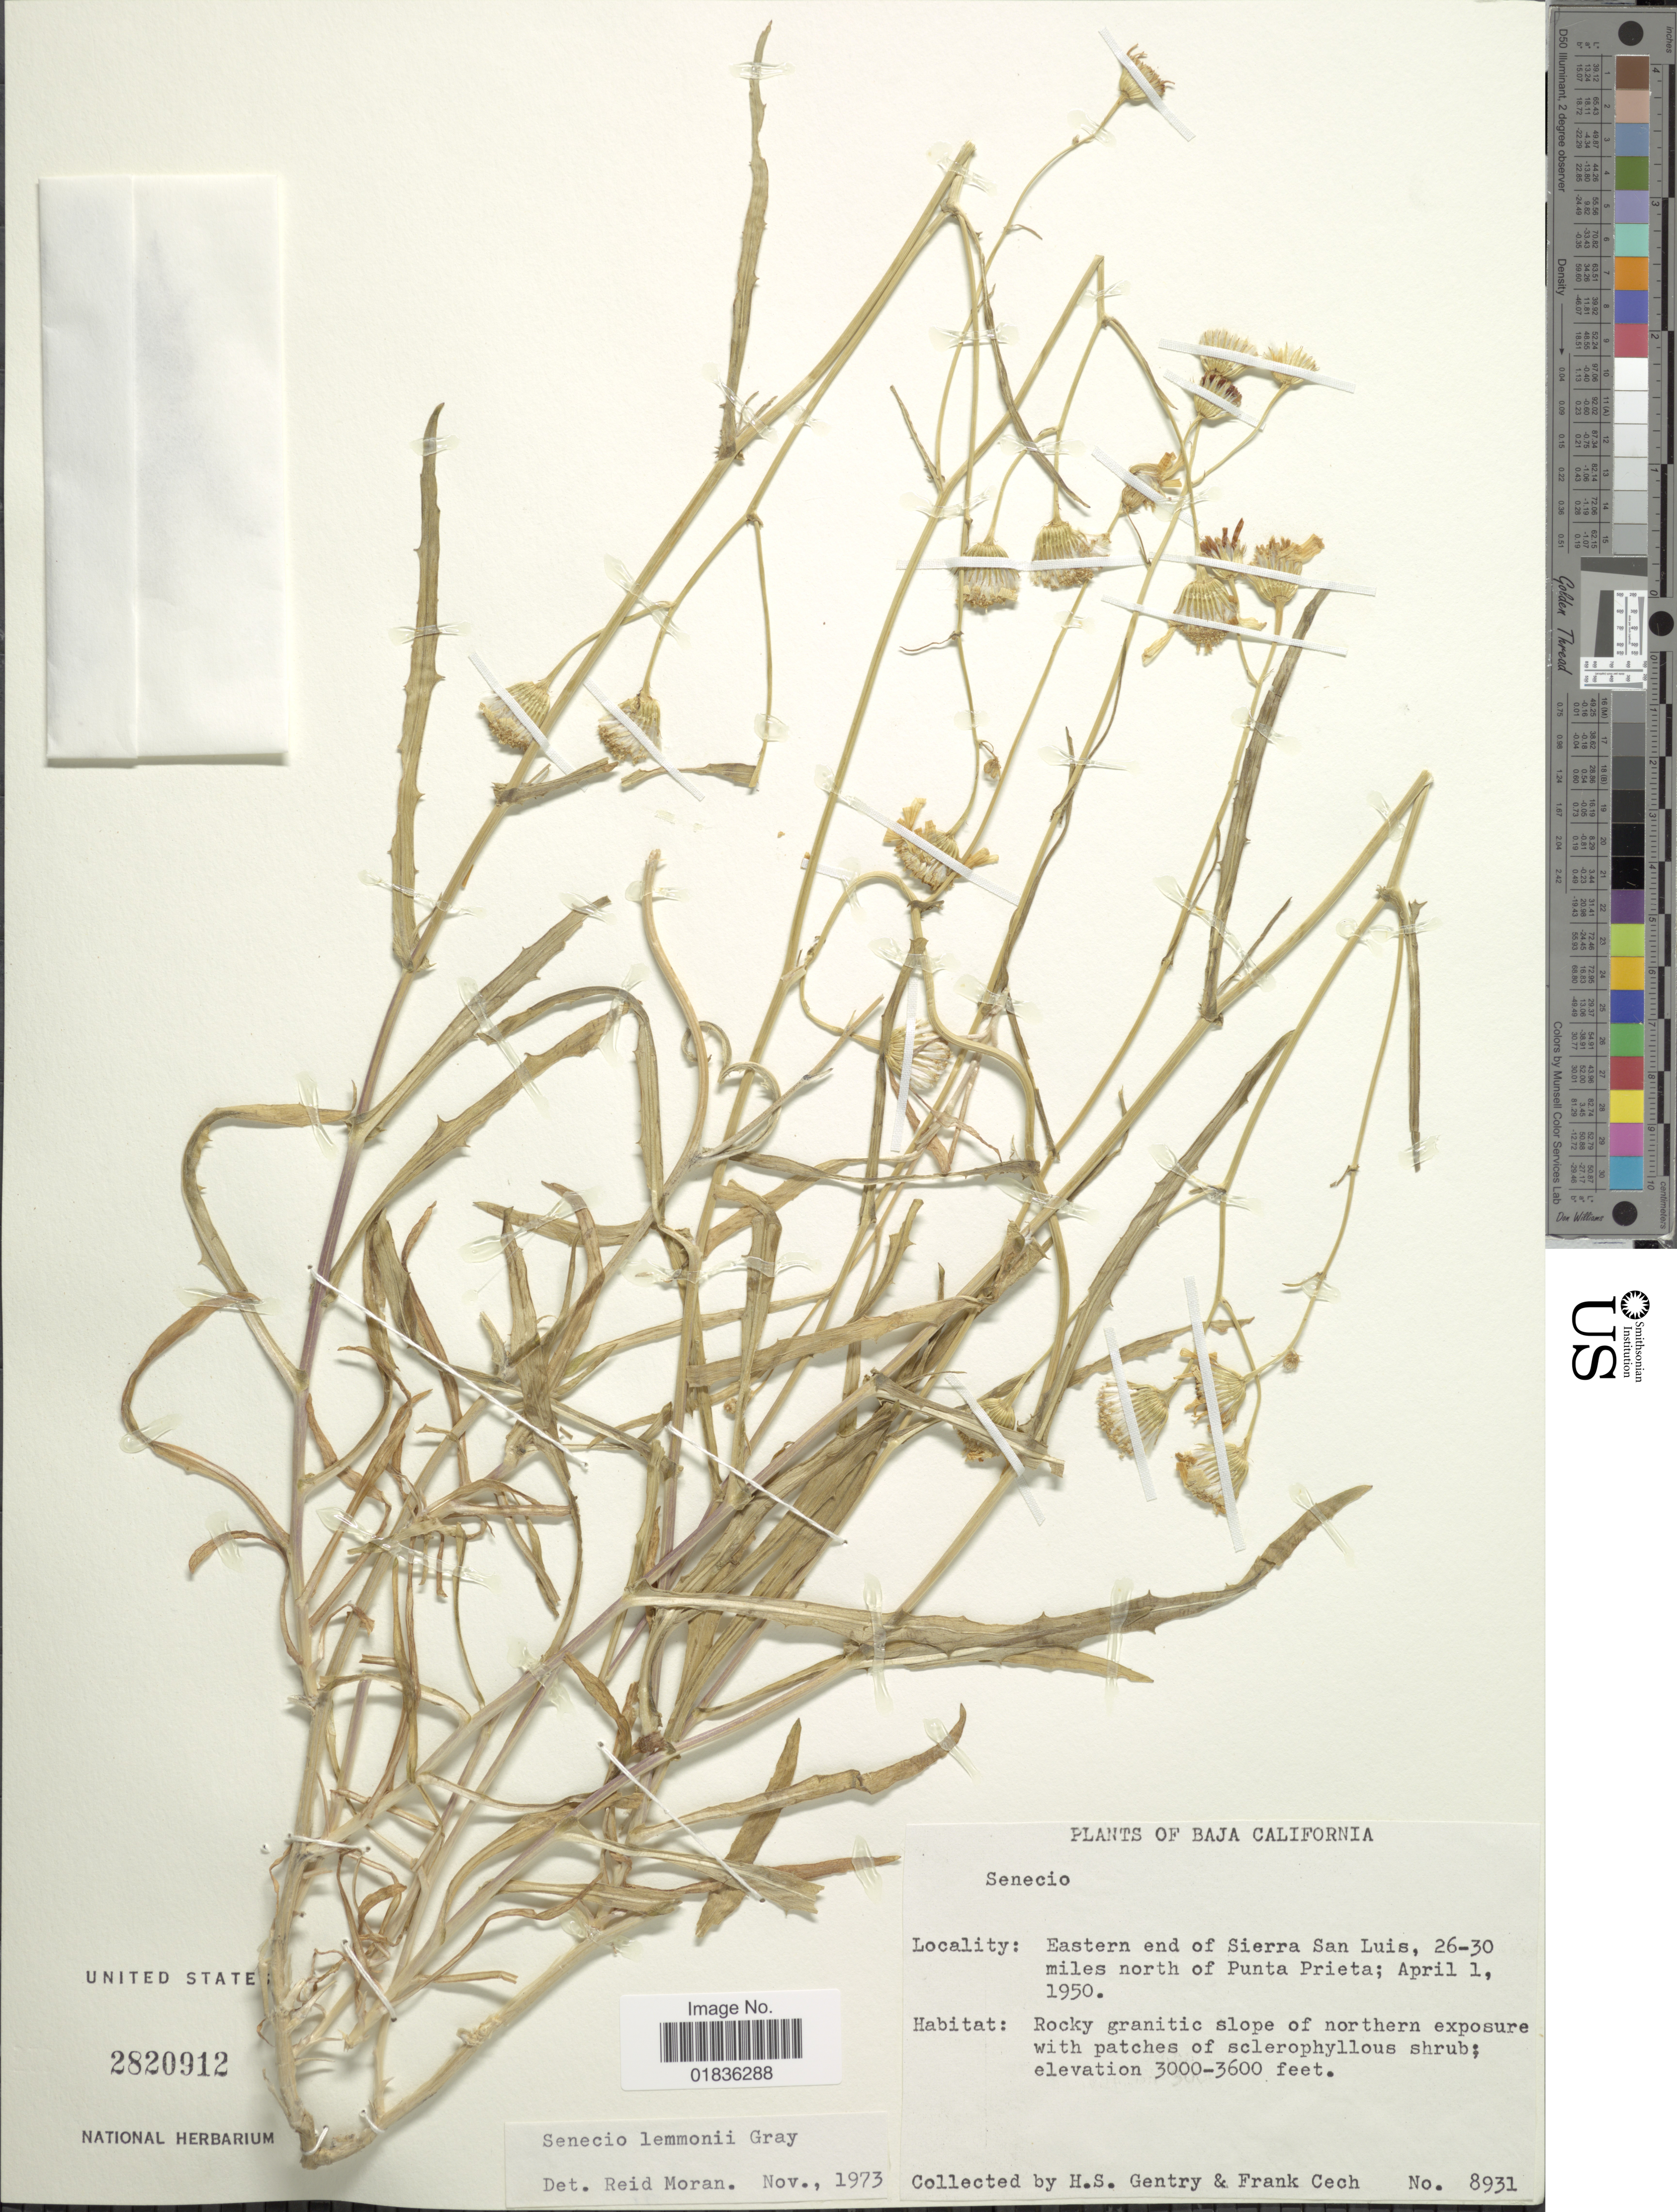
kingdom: Plantae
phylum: Tracheophyta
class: Magnoliopsida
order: Asterales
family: Asteraceae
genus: Senecio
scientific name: Senecio lemmonii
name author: A. Gray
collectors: H. S. Gentry & F. Cech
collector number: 8931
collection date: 1950-04-01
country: Mexico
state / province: Baja California Norte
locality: Eastern end of Siera San Luis, 26-30 miles north of Punta Prieta.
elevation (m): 914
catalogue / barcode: US 2820912